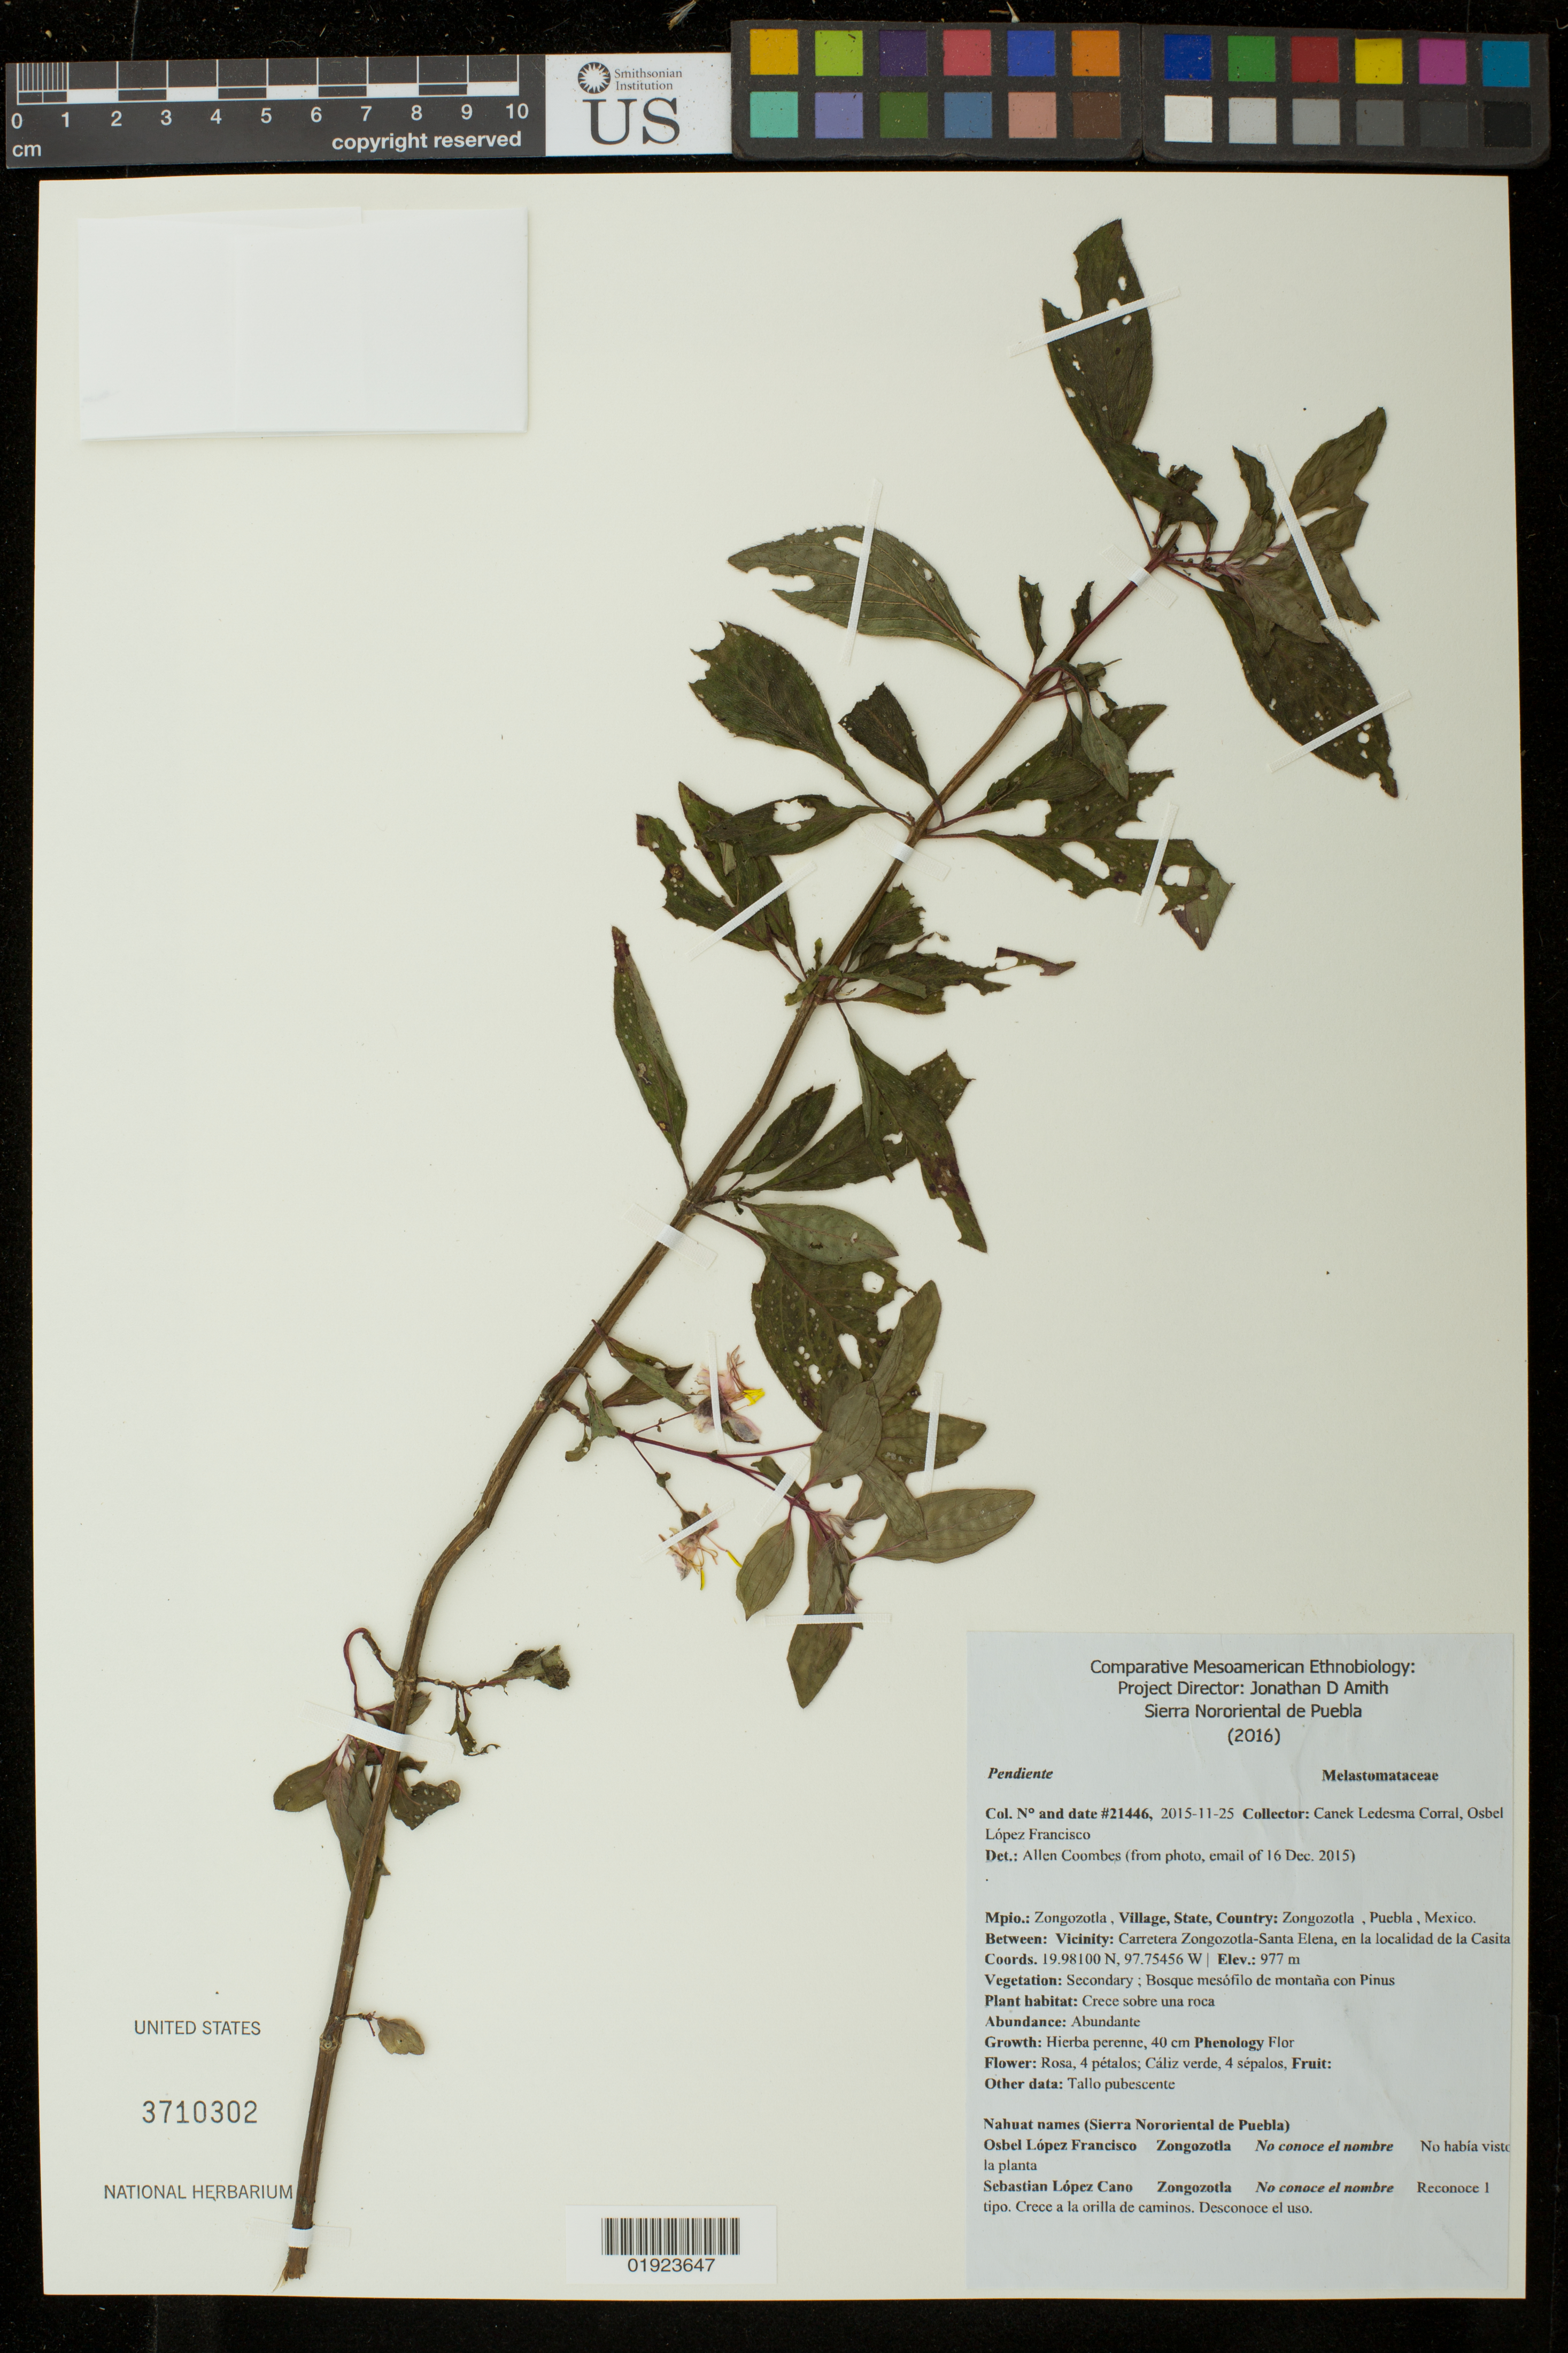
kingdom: Plantae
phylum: Tracheophyta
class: Magnoliopsida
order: Myrtales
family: Melastomataceae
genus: Heterocentron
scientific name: Heterocentron sp.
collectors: Canek Ledesma C. & O. Francisco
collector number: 21446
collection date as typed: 2015-11-25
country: Mexico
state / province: Puebla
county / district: Zongozotla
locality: Carretera Zongozotla-Santa Elena, en la localidad de la Casita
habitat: Secondary; bosque mesofilo de montana con Pinus, crece sobre una roca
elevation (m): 977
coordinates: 19.98100N, 97.75456W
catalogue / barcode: US 3710302